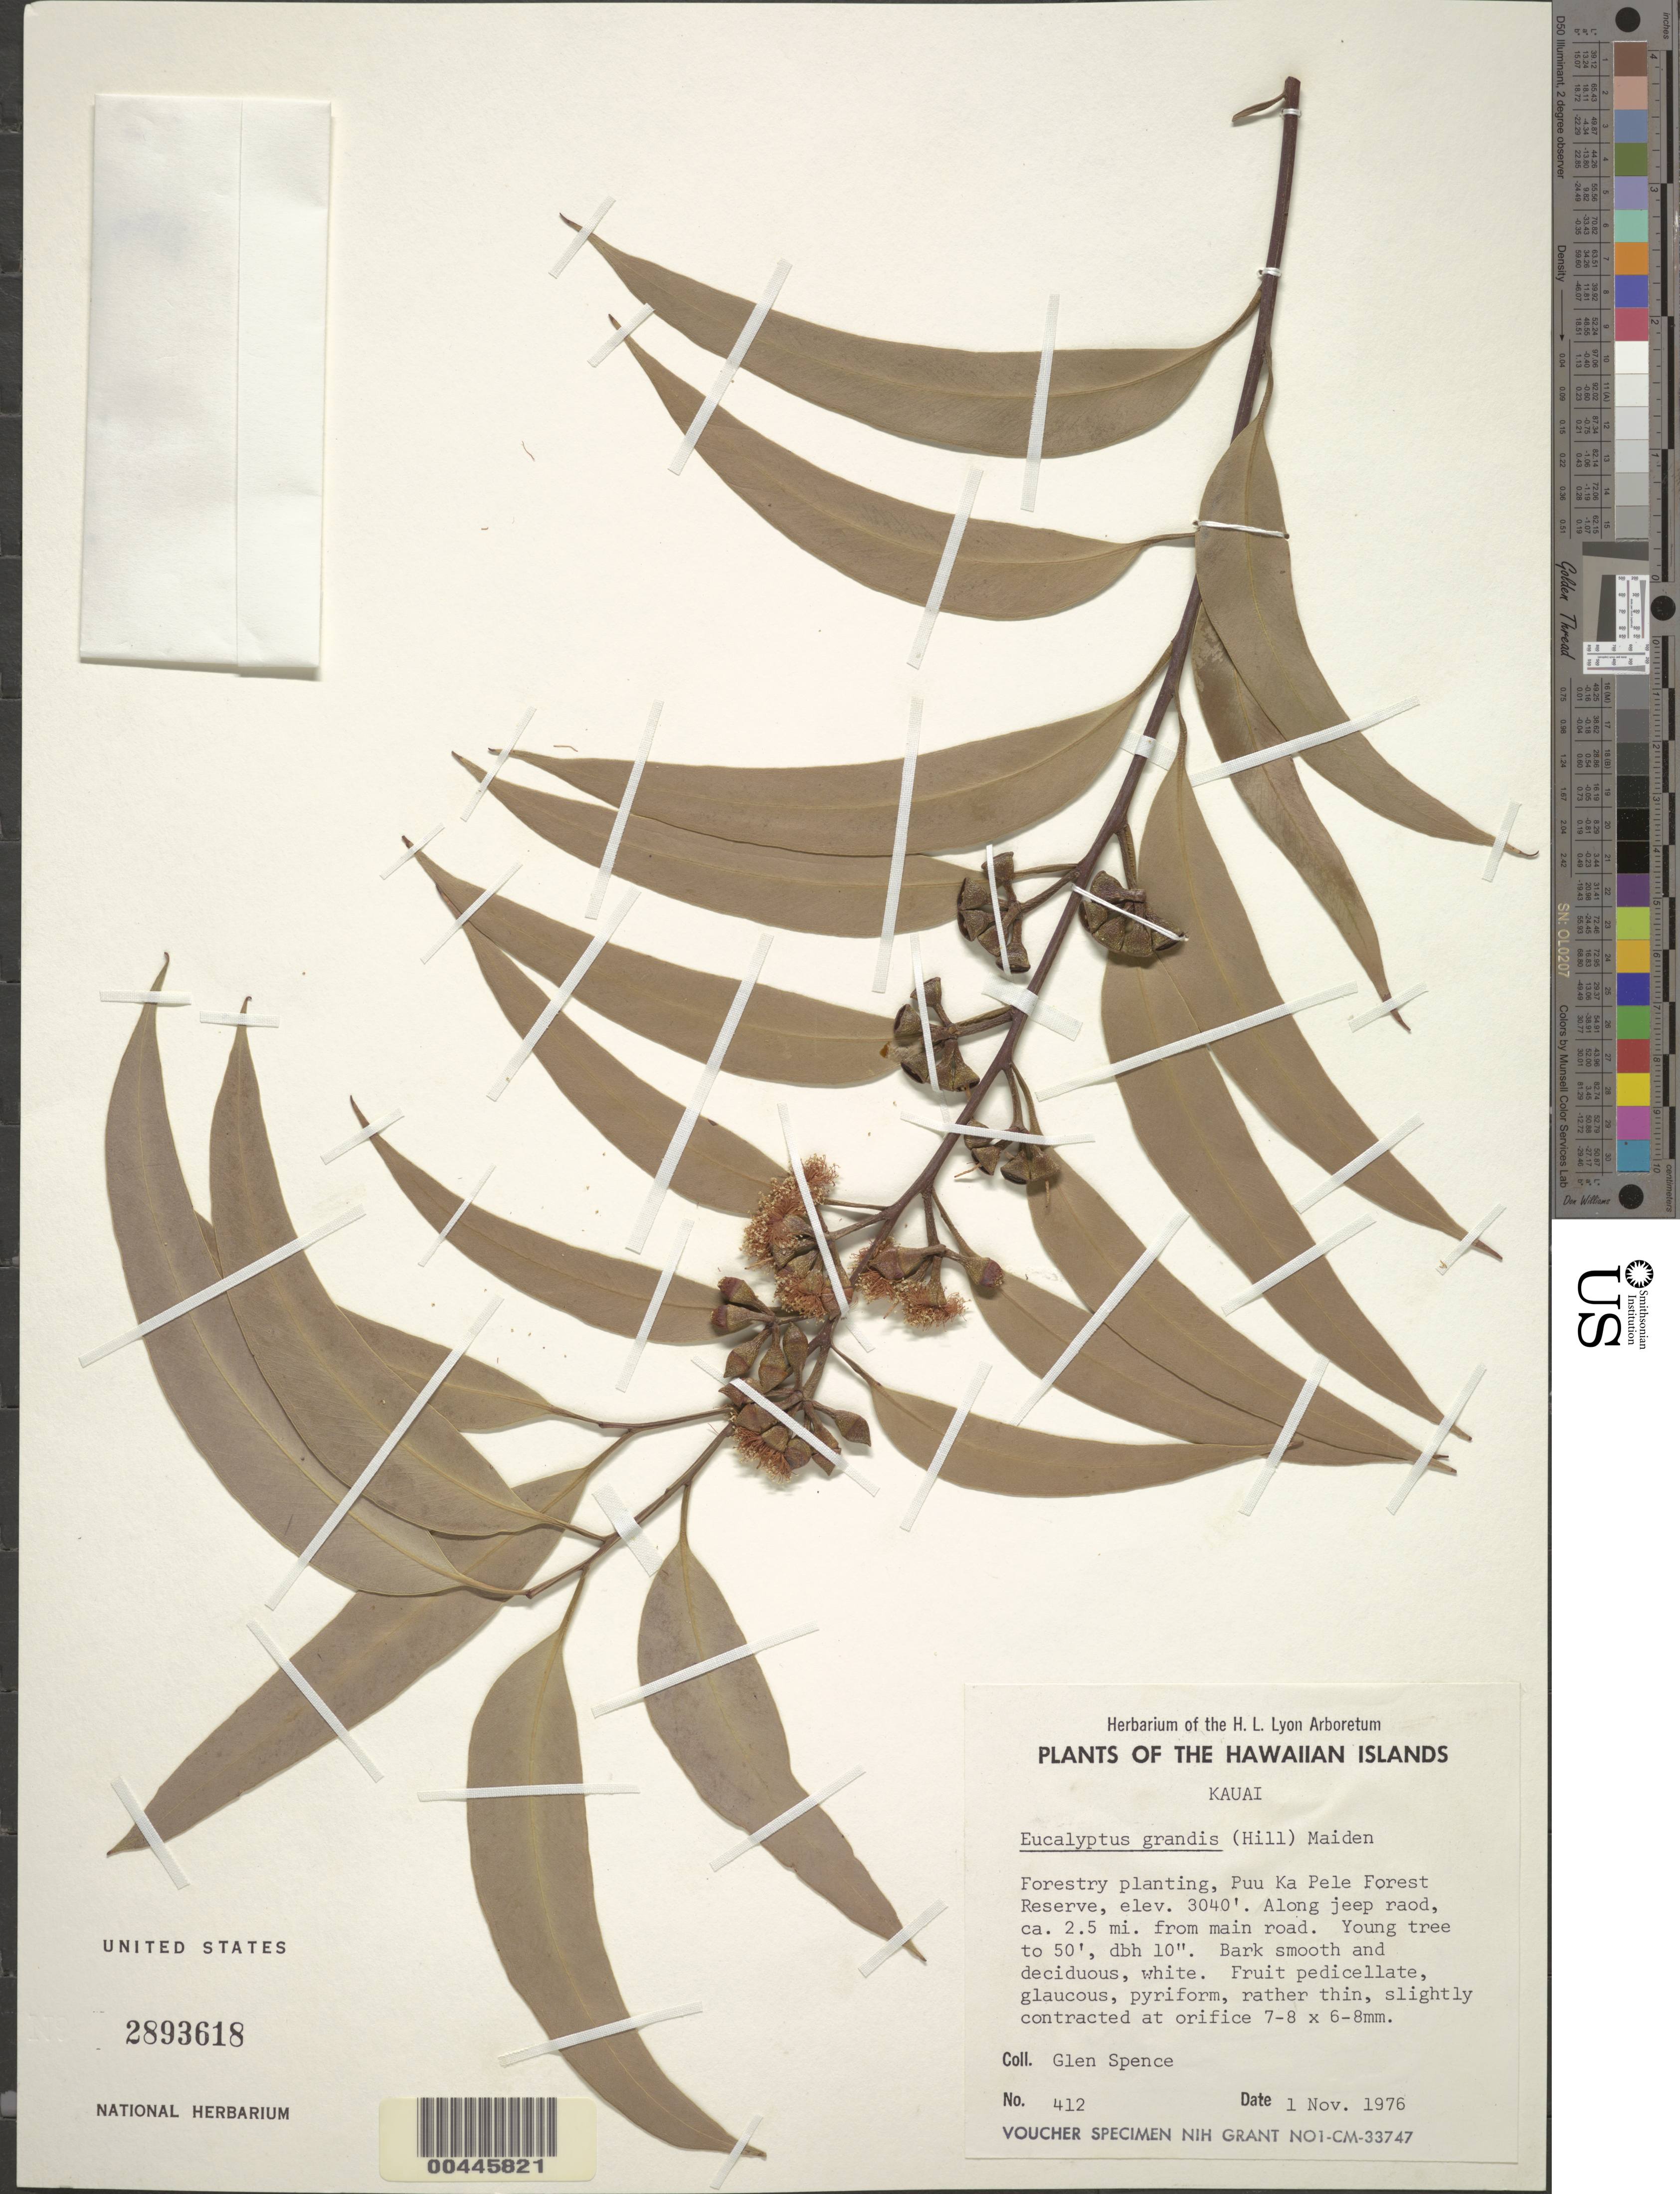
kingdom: Plantae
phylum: Tracheophyta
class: Magnoliopsida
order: Myrtales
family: Myrtaceae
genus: Eucalyptus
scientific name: Eucalyptus grandis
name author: W. Hill ex Maiden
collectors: G. Spence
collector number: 412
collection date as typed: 1 Nov 1976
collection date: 1976-11-01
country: United States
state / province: Hawaii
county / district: Kauai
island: Kaua'i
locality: Puu Ka Pele For Res, along jeep rd, ca. 2.5 mi from main rd.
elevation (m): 927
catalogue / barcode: US 2893618